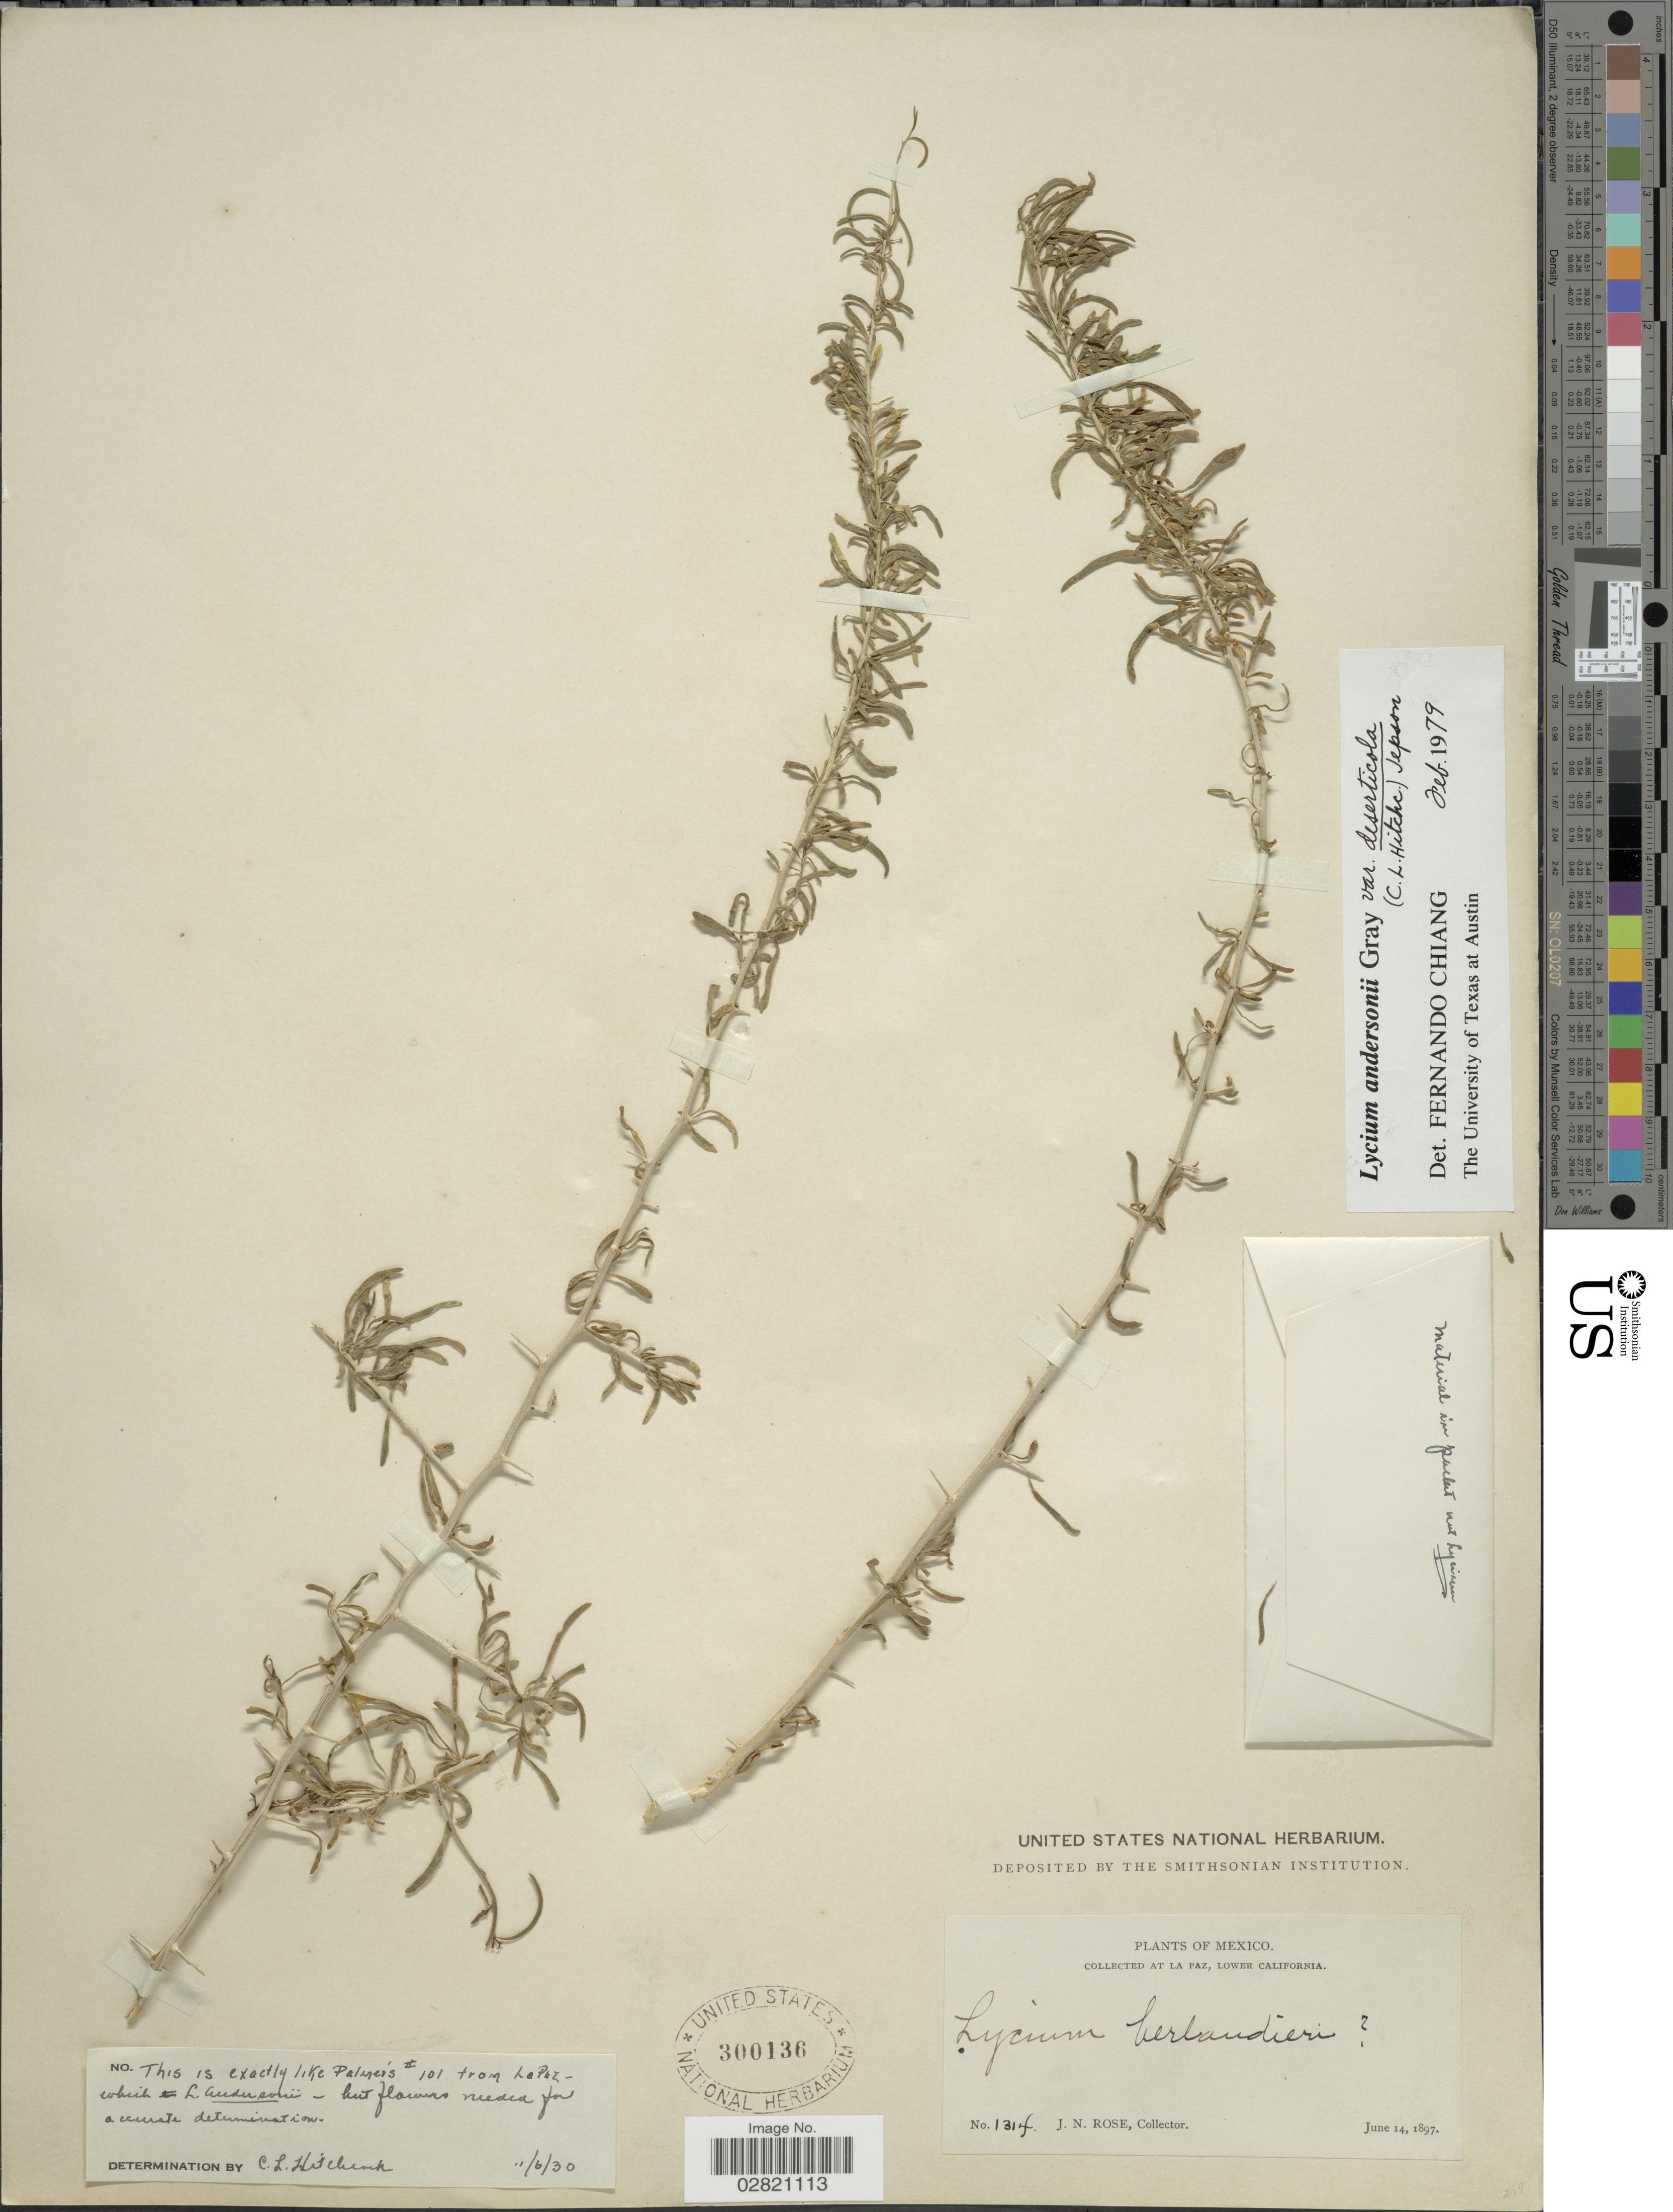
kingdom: Plantae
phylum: Tracheophyta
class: Magnoliopsida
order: Solanales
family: Solanaceae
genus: Lycium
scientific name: Lycium andersonii var. deserticola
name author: (C.L. Hitchc.) Jeps.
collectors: J. N. Rose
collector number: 1314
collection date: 1897-06-14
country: Mexico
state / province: Baja California Sur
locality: At La Paz, Lower California.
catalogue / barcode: US 300136